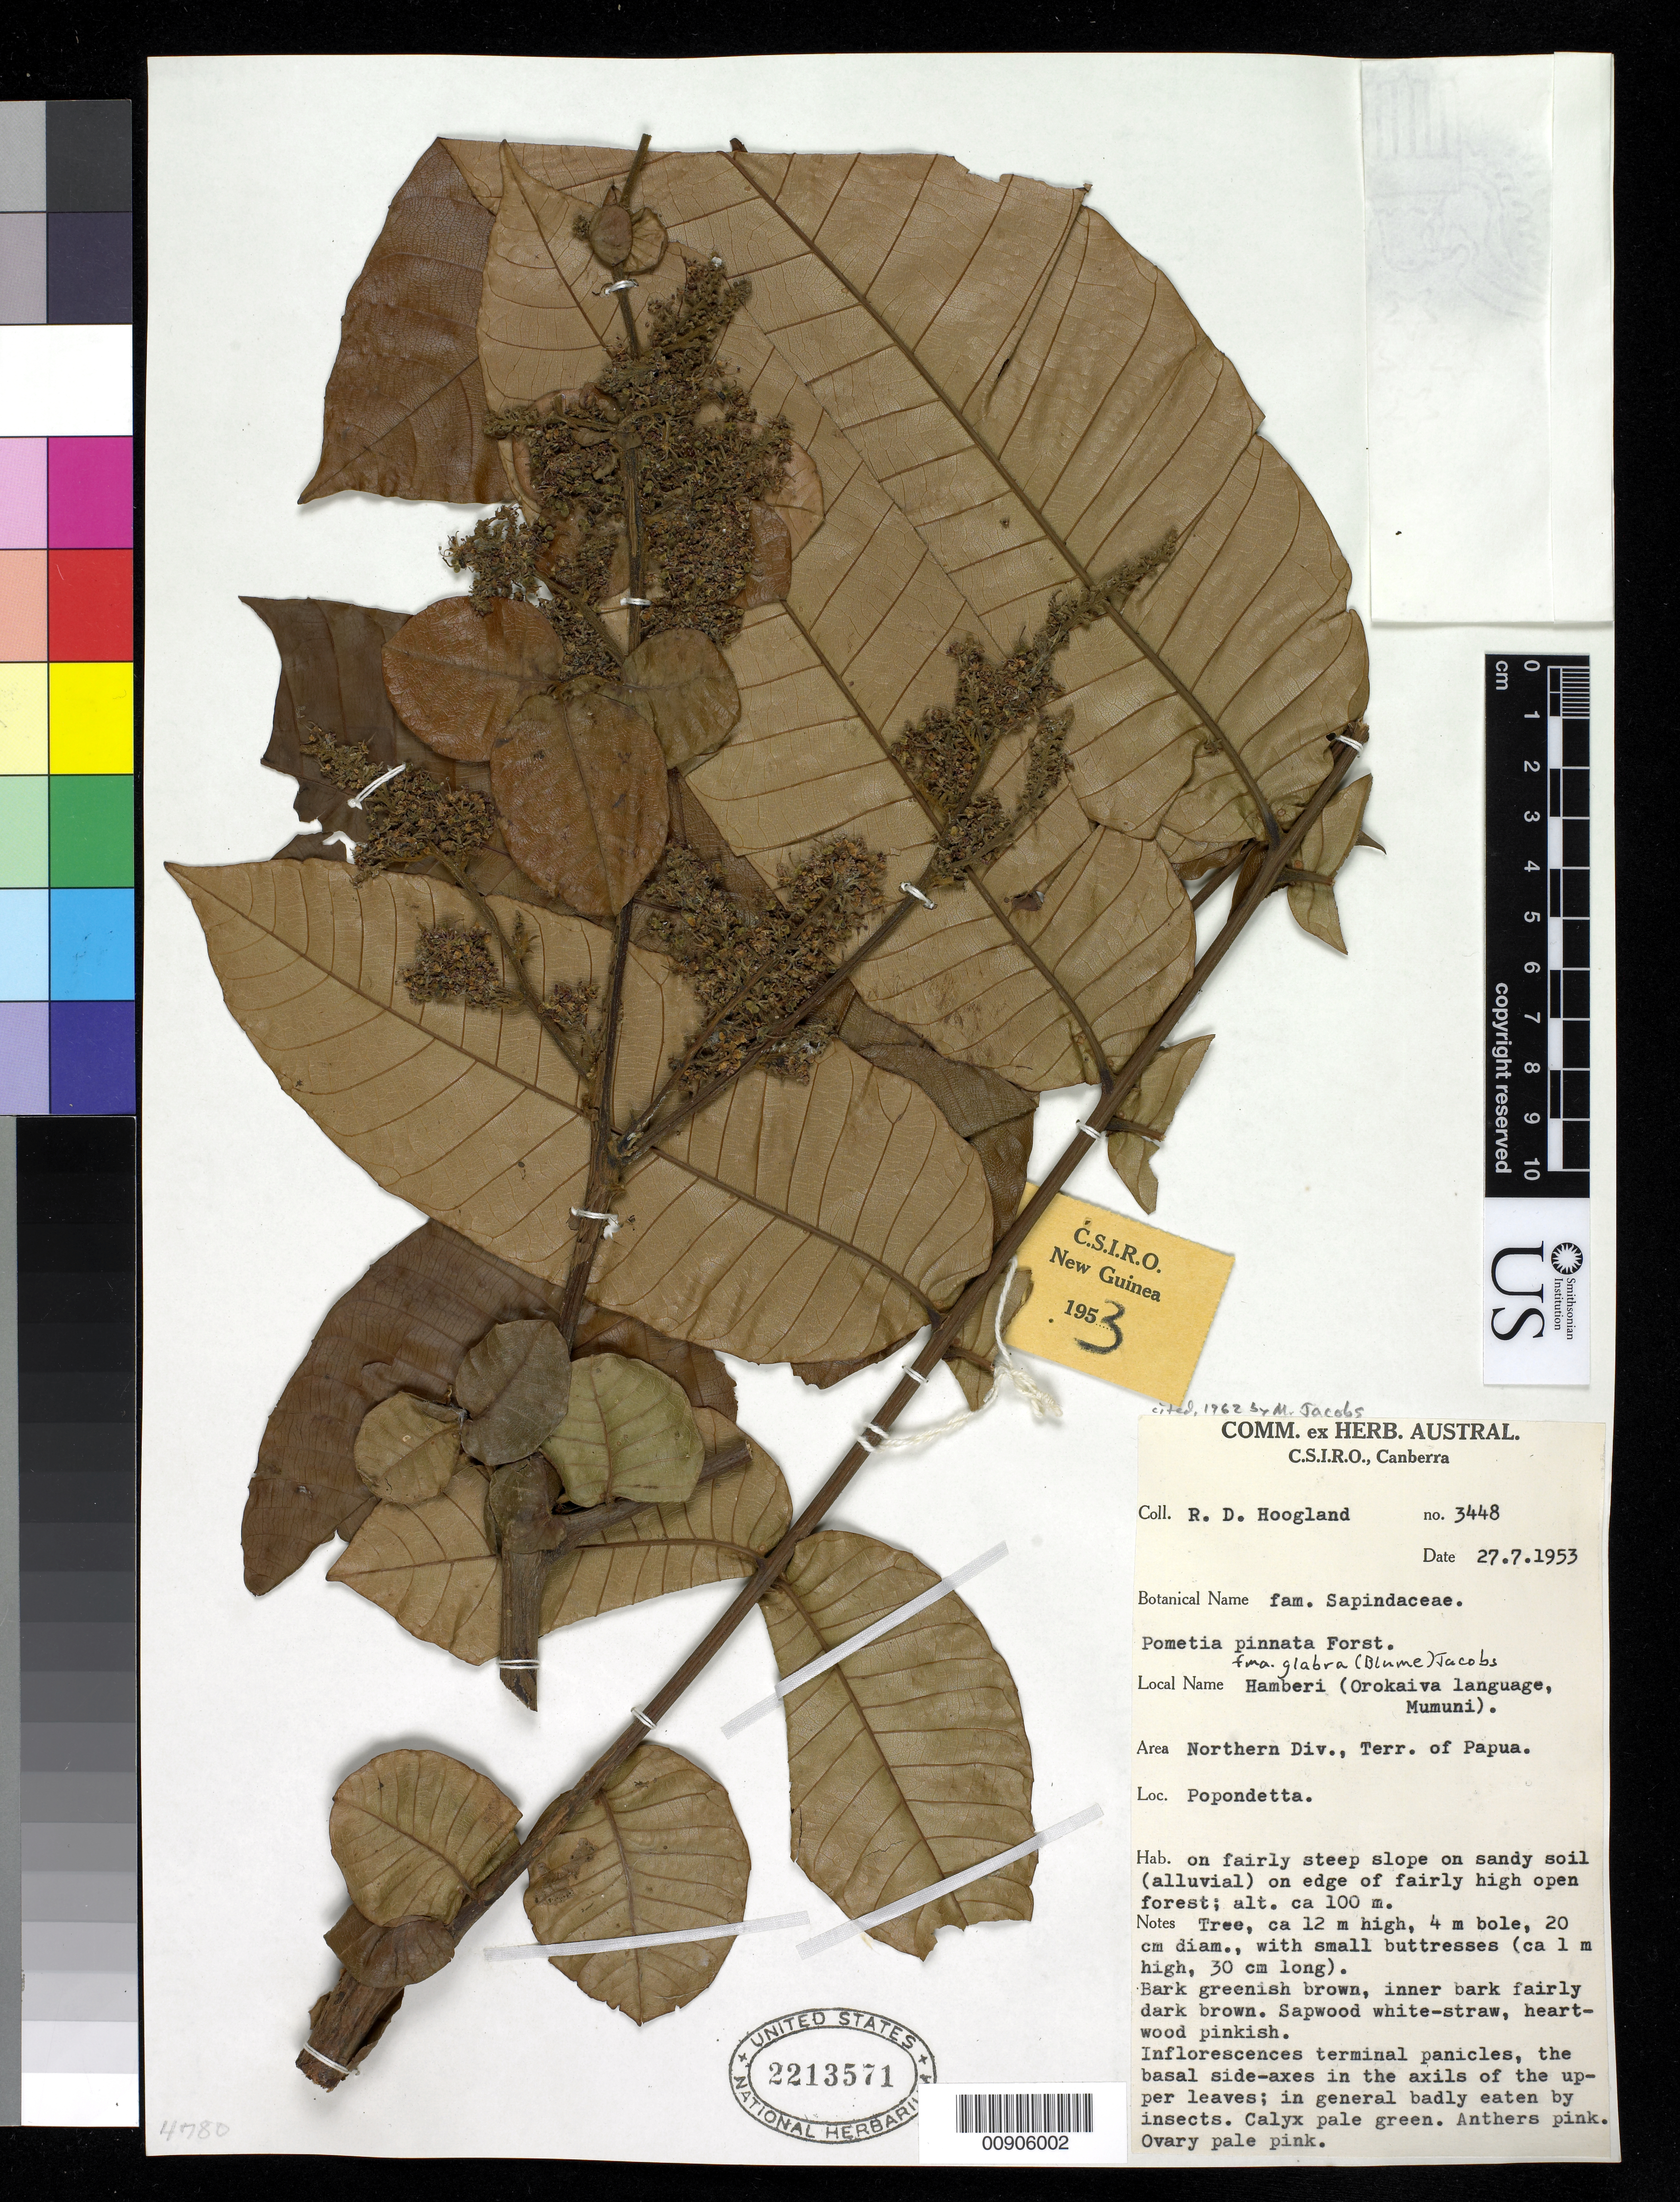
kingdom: Plantae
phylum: Tracheophyta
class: Magnoliopsida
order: Sapindales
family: Sapindaceae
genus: Pometia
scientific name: Pometia pinnata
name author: J.R. Forst. & G. Forst.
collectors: R. D. Hoogland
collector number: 3448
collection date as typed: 27 Jul 1953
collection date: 1953-07-27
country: Papua New Guinea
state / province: Northern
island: New Guinea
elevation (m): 100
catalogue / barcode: US 2213571